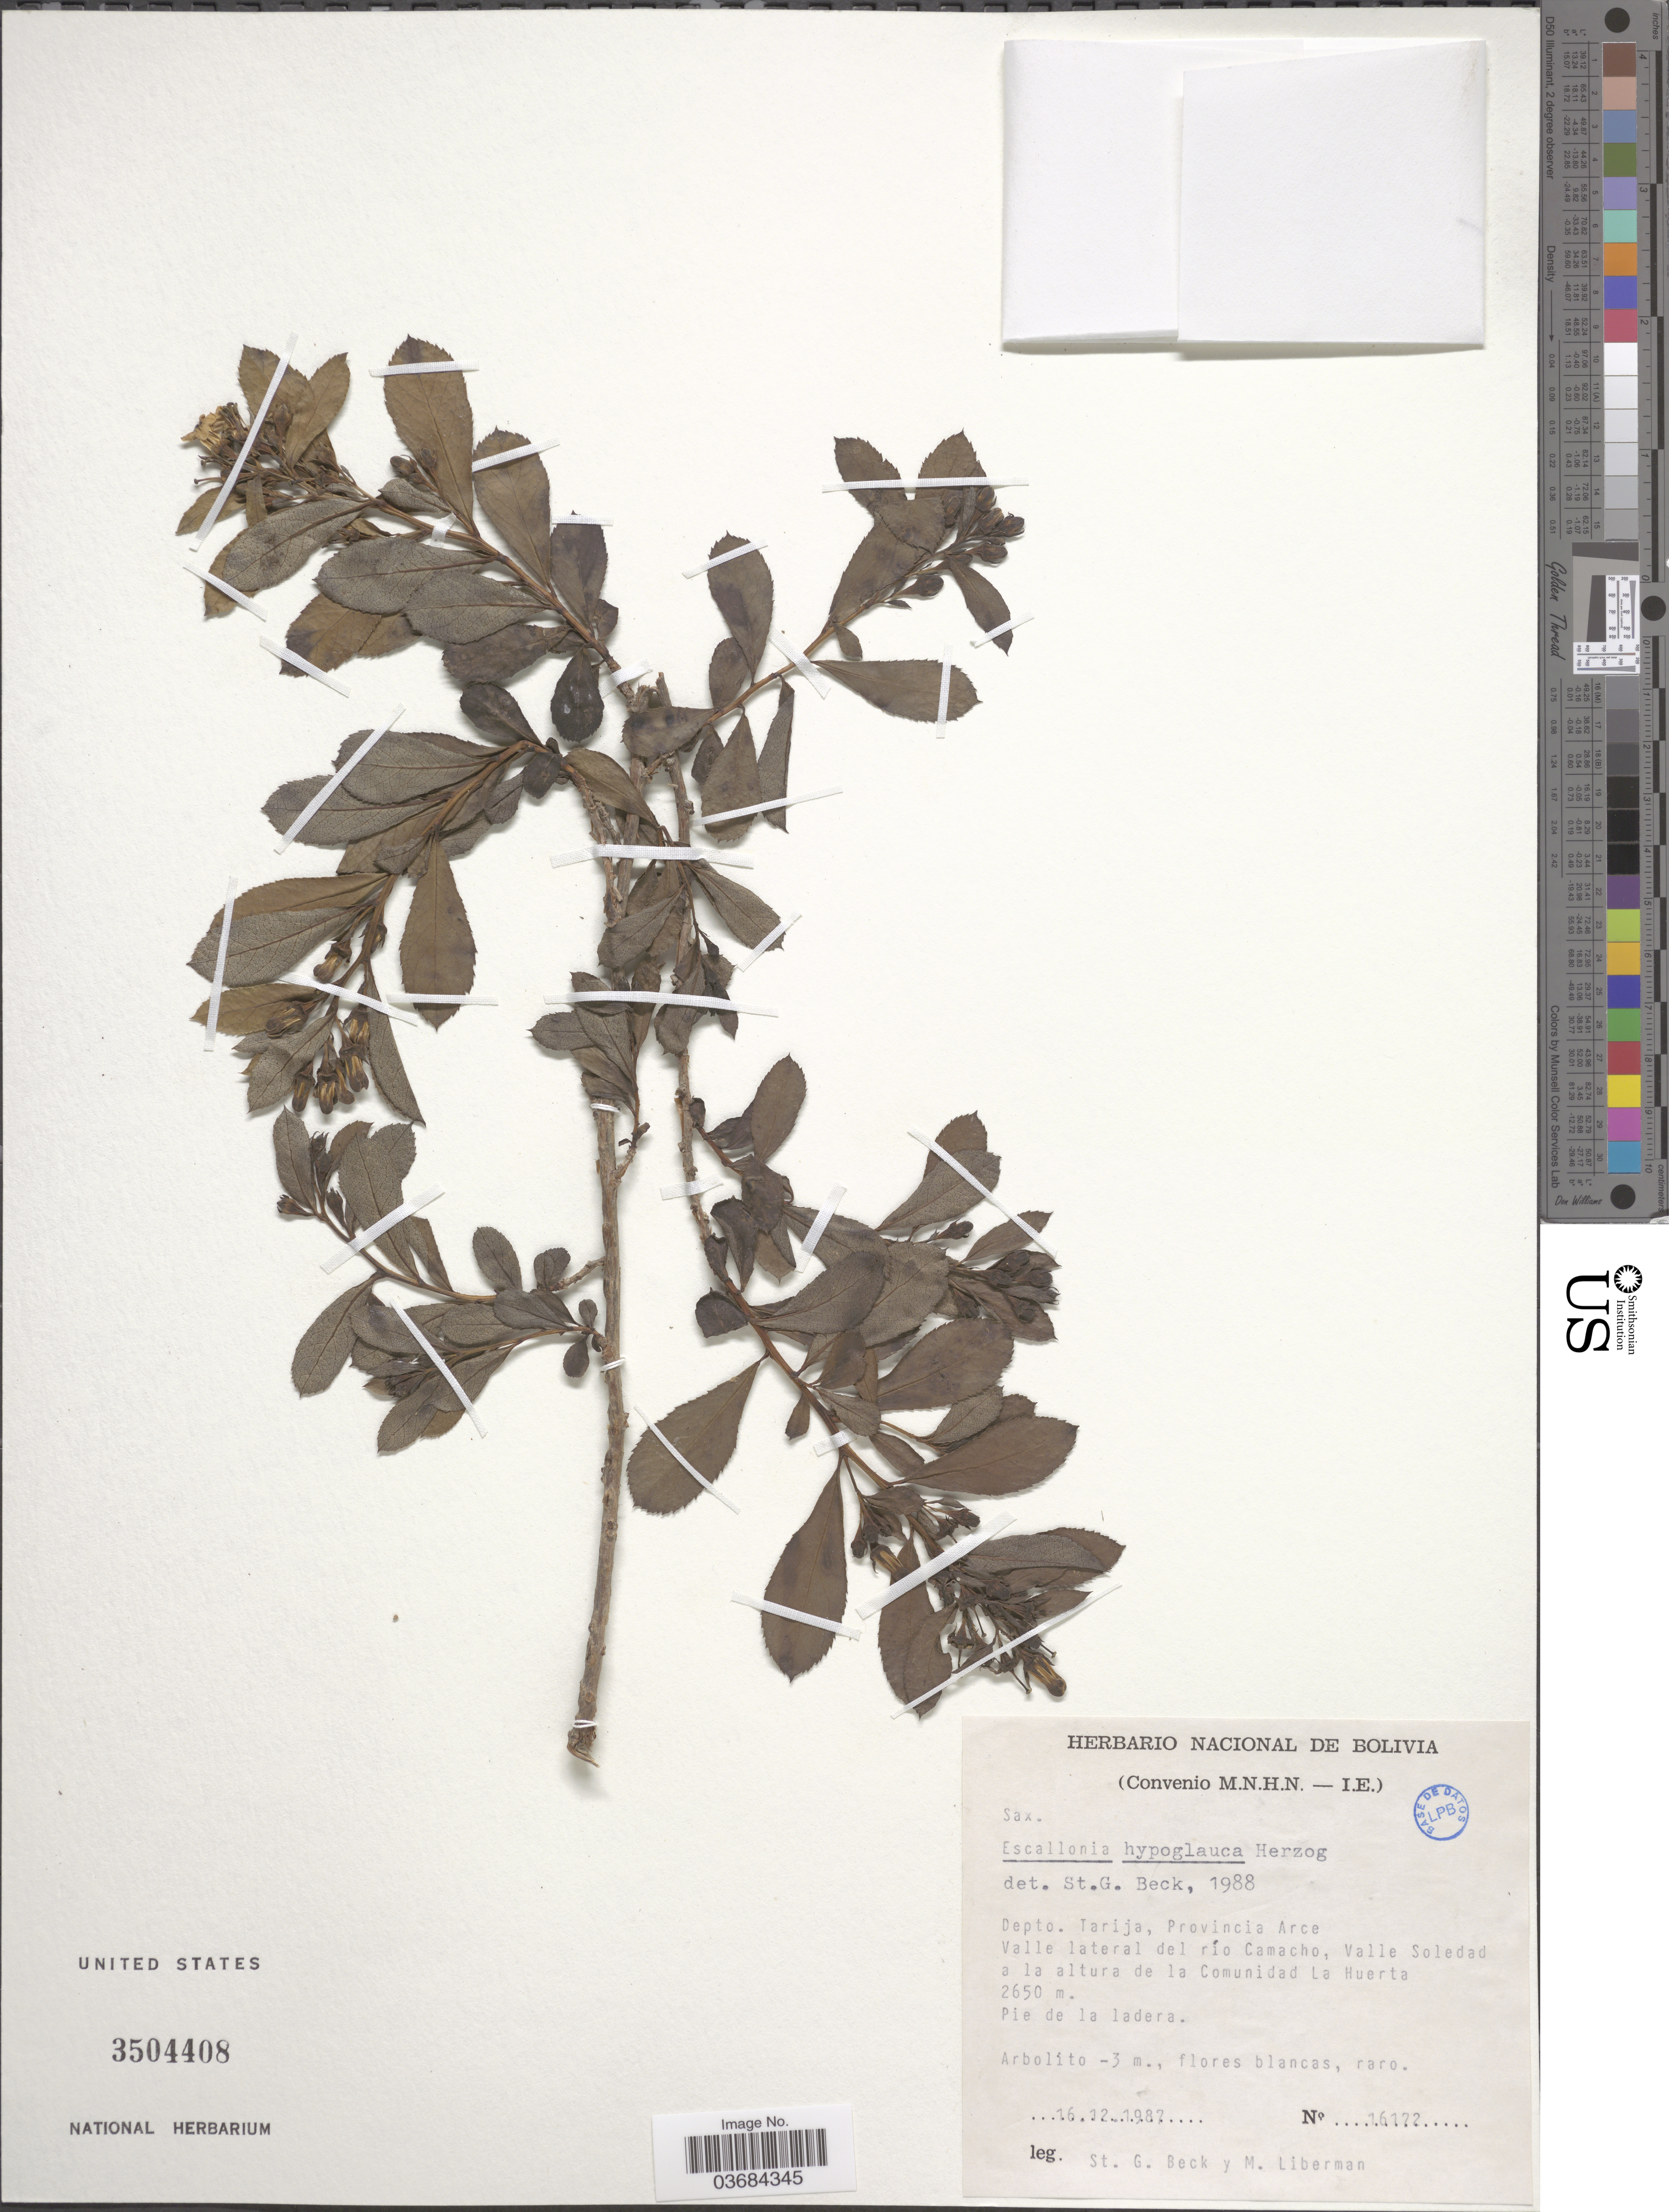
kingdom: Plantae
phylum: Tracheophyta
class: Magnoliopsida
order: Escalloniales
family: Escalloniaceae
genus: Escallonia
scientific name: Escallonia hypoglauca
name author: Herzog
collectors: S. G. Beck & M. Liberman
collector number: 16172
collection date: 1987-12-16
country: Bolivia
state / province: Tarija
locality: Depto. Tarija, Provincia Arce. Valle lateral del río Camacho, Valle Soledad a la altura de la Comunidad La Huerta.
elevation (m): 2650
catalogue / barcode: US 3504408